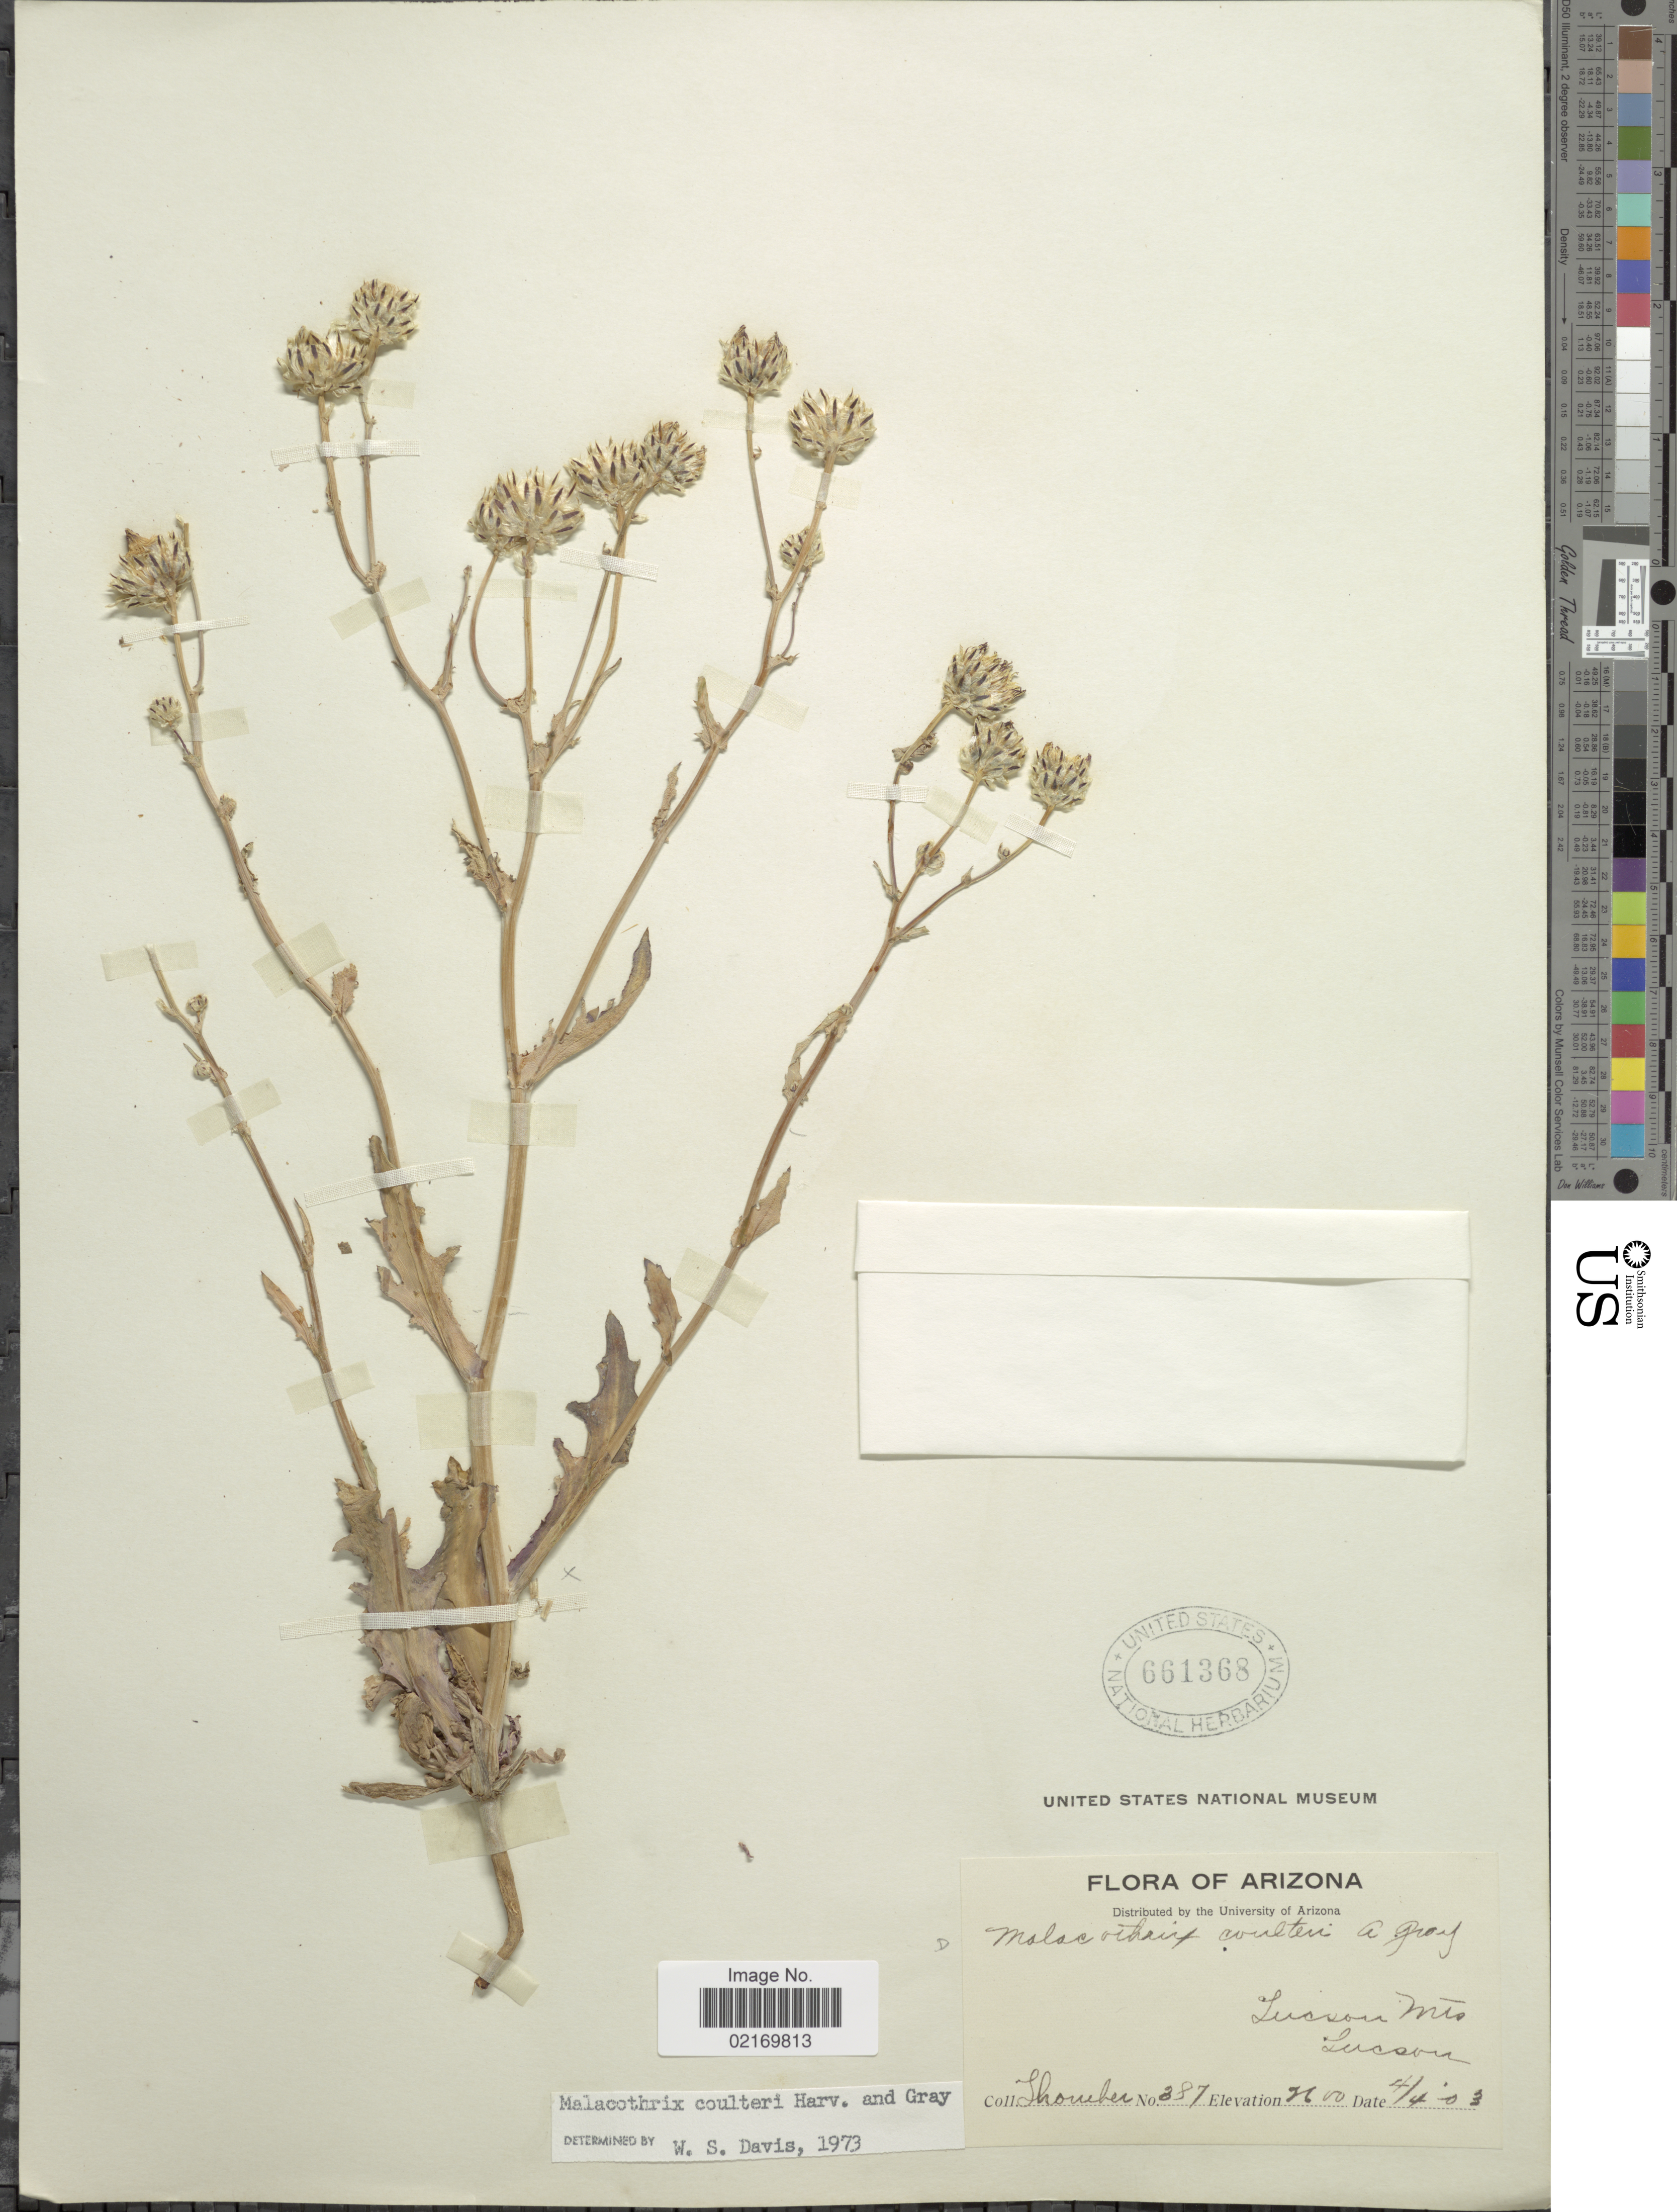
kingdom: Plantae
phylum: Tracheophyta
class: Magnoliopsida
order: Asterales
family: Asteraceae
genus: Malacothrix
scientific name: Malacothrix coulteri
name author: Harv. & A. Gray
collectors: J. Thornber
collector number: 387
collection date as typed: Transcribed d/m/y: 4/4/03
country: United States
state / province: Arizona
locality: Tucson Mts., Tucson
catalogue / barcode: US 661368